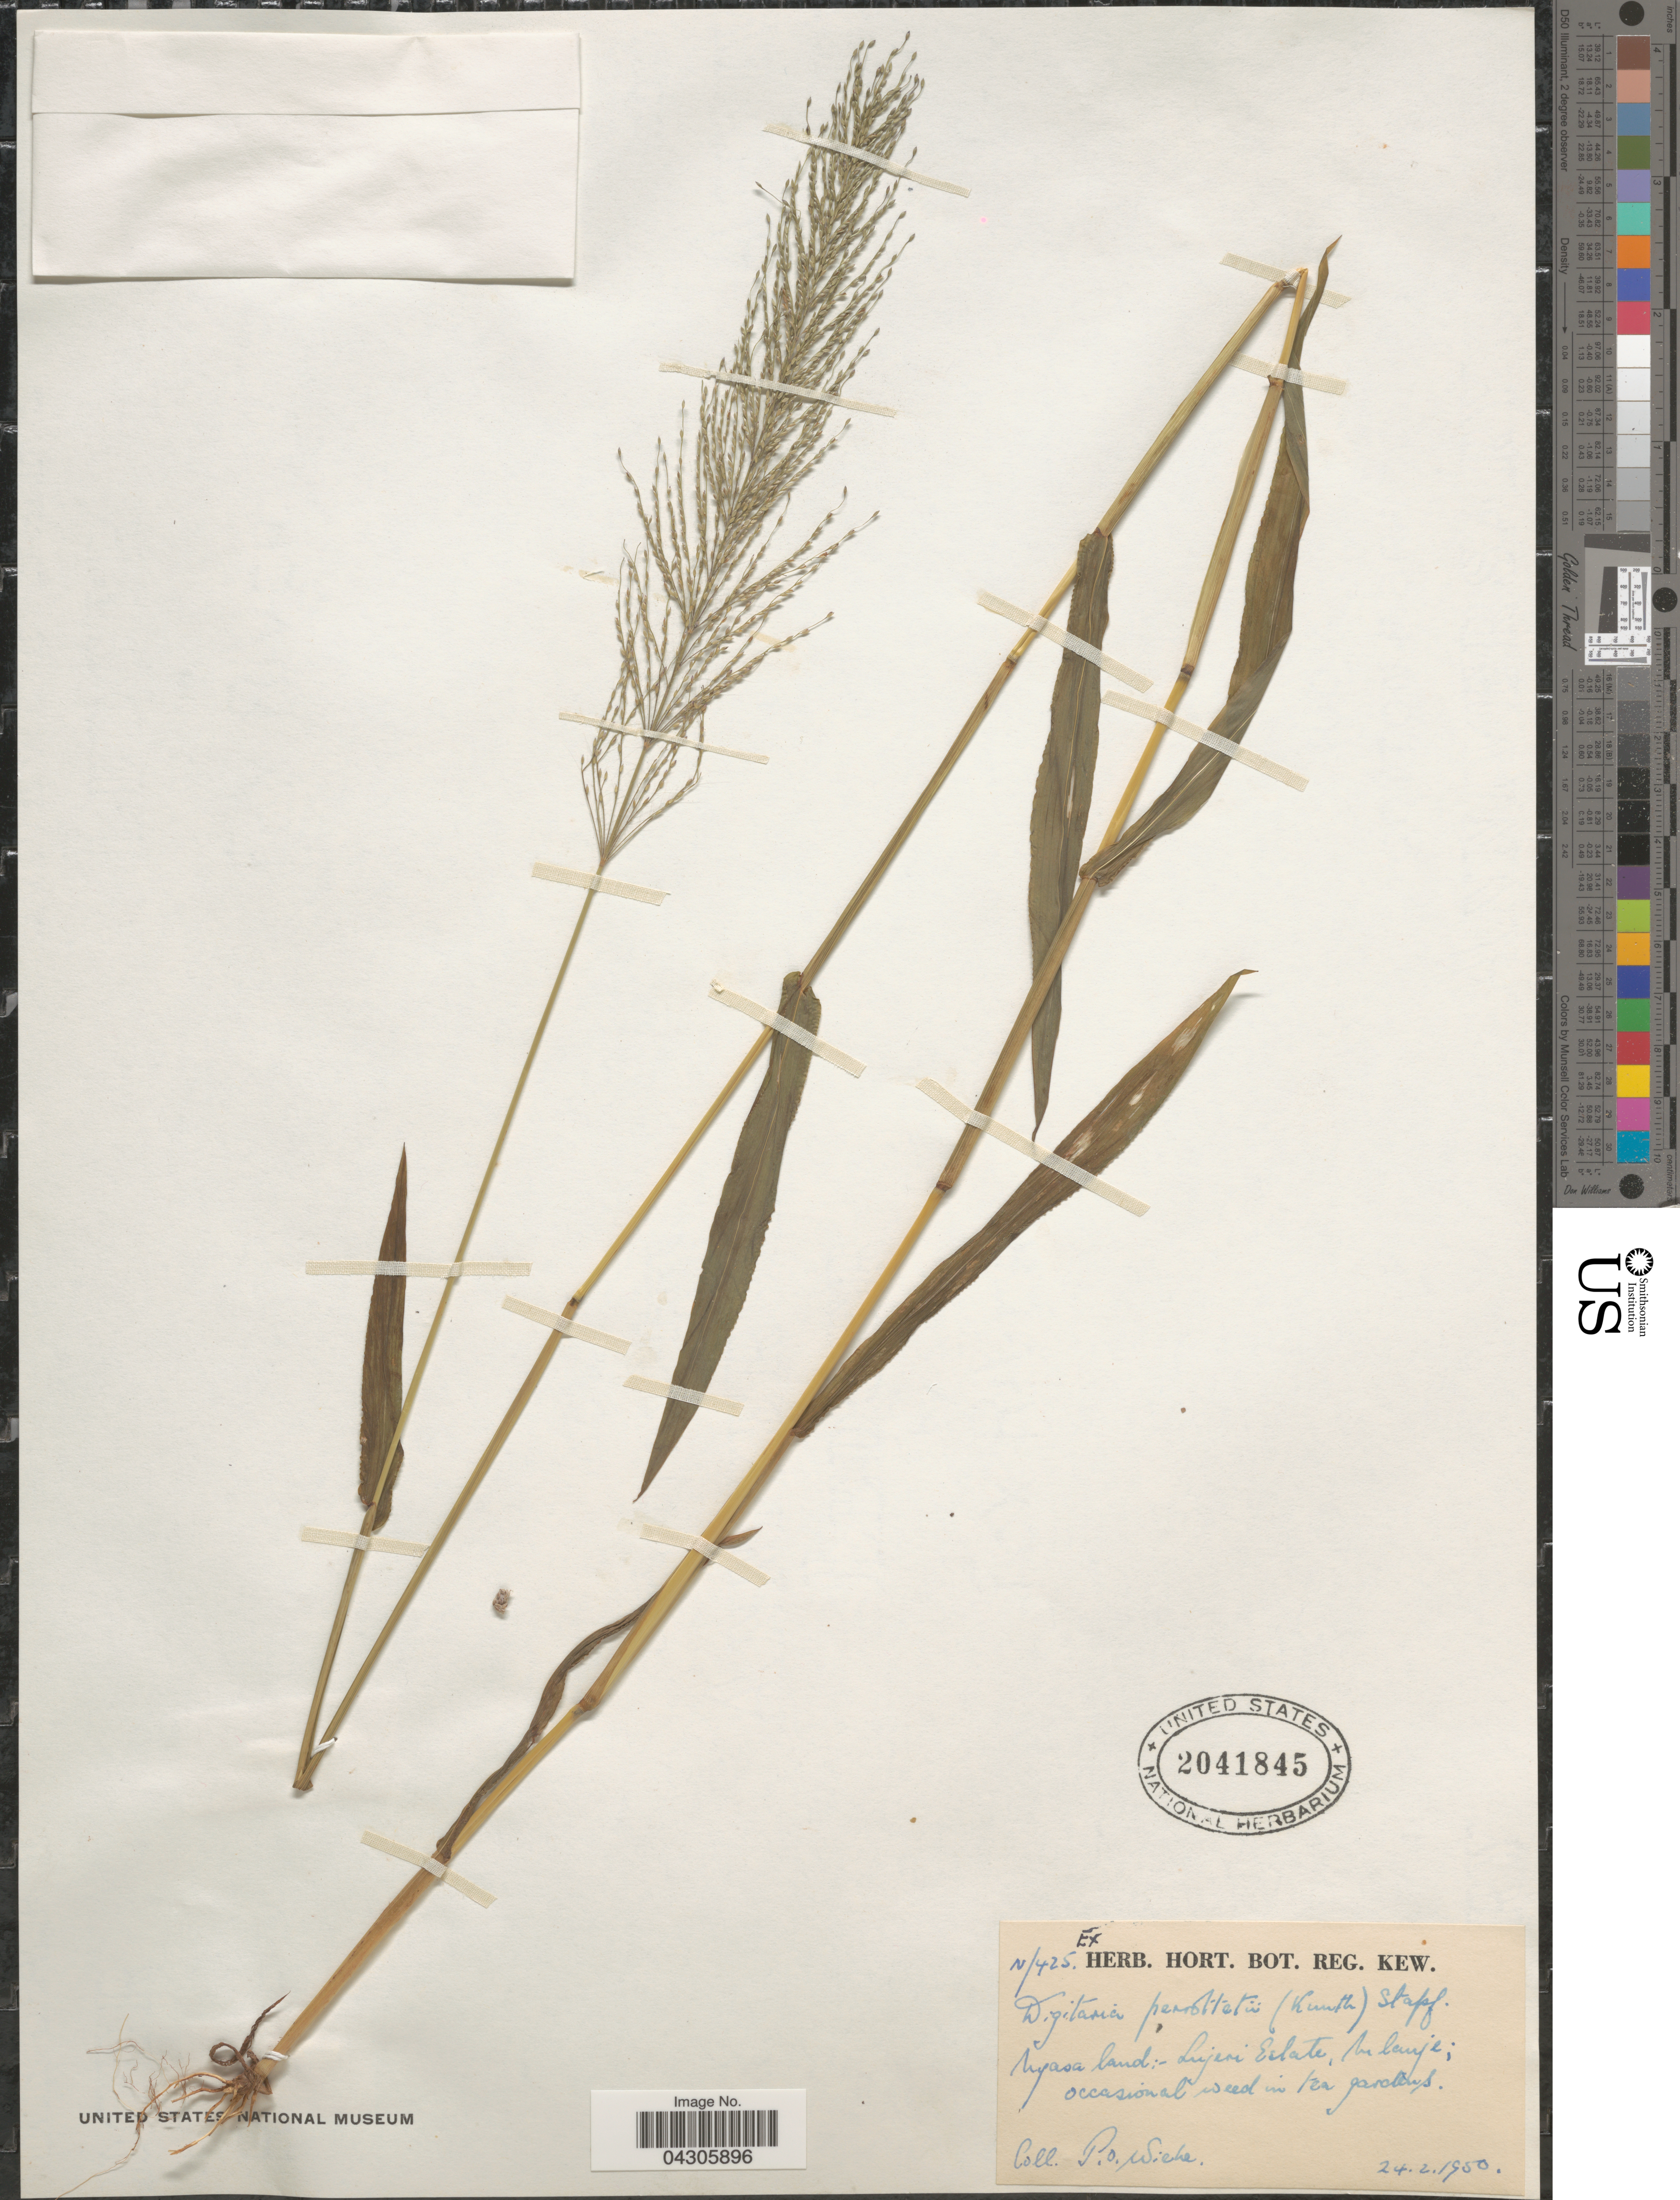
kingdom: Plantae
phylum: Tracheophyta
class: Liliopsida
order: Poales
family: Poaceae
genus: Digitaria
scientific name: Digitaria perrottetii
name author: (Kunth) Stapf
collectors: P. Wiehe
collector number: N/425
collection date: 1950-02-24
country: Malawi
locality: Nyasaland: - Lujeri Estate, Mlanje.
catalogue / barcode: US 2041845